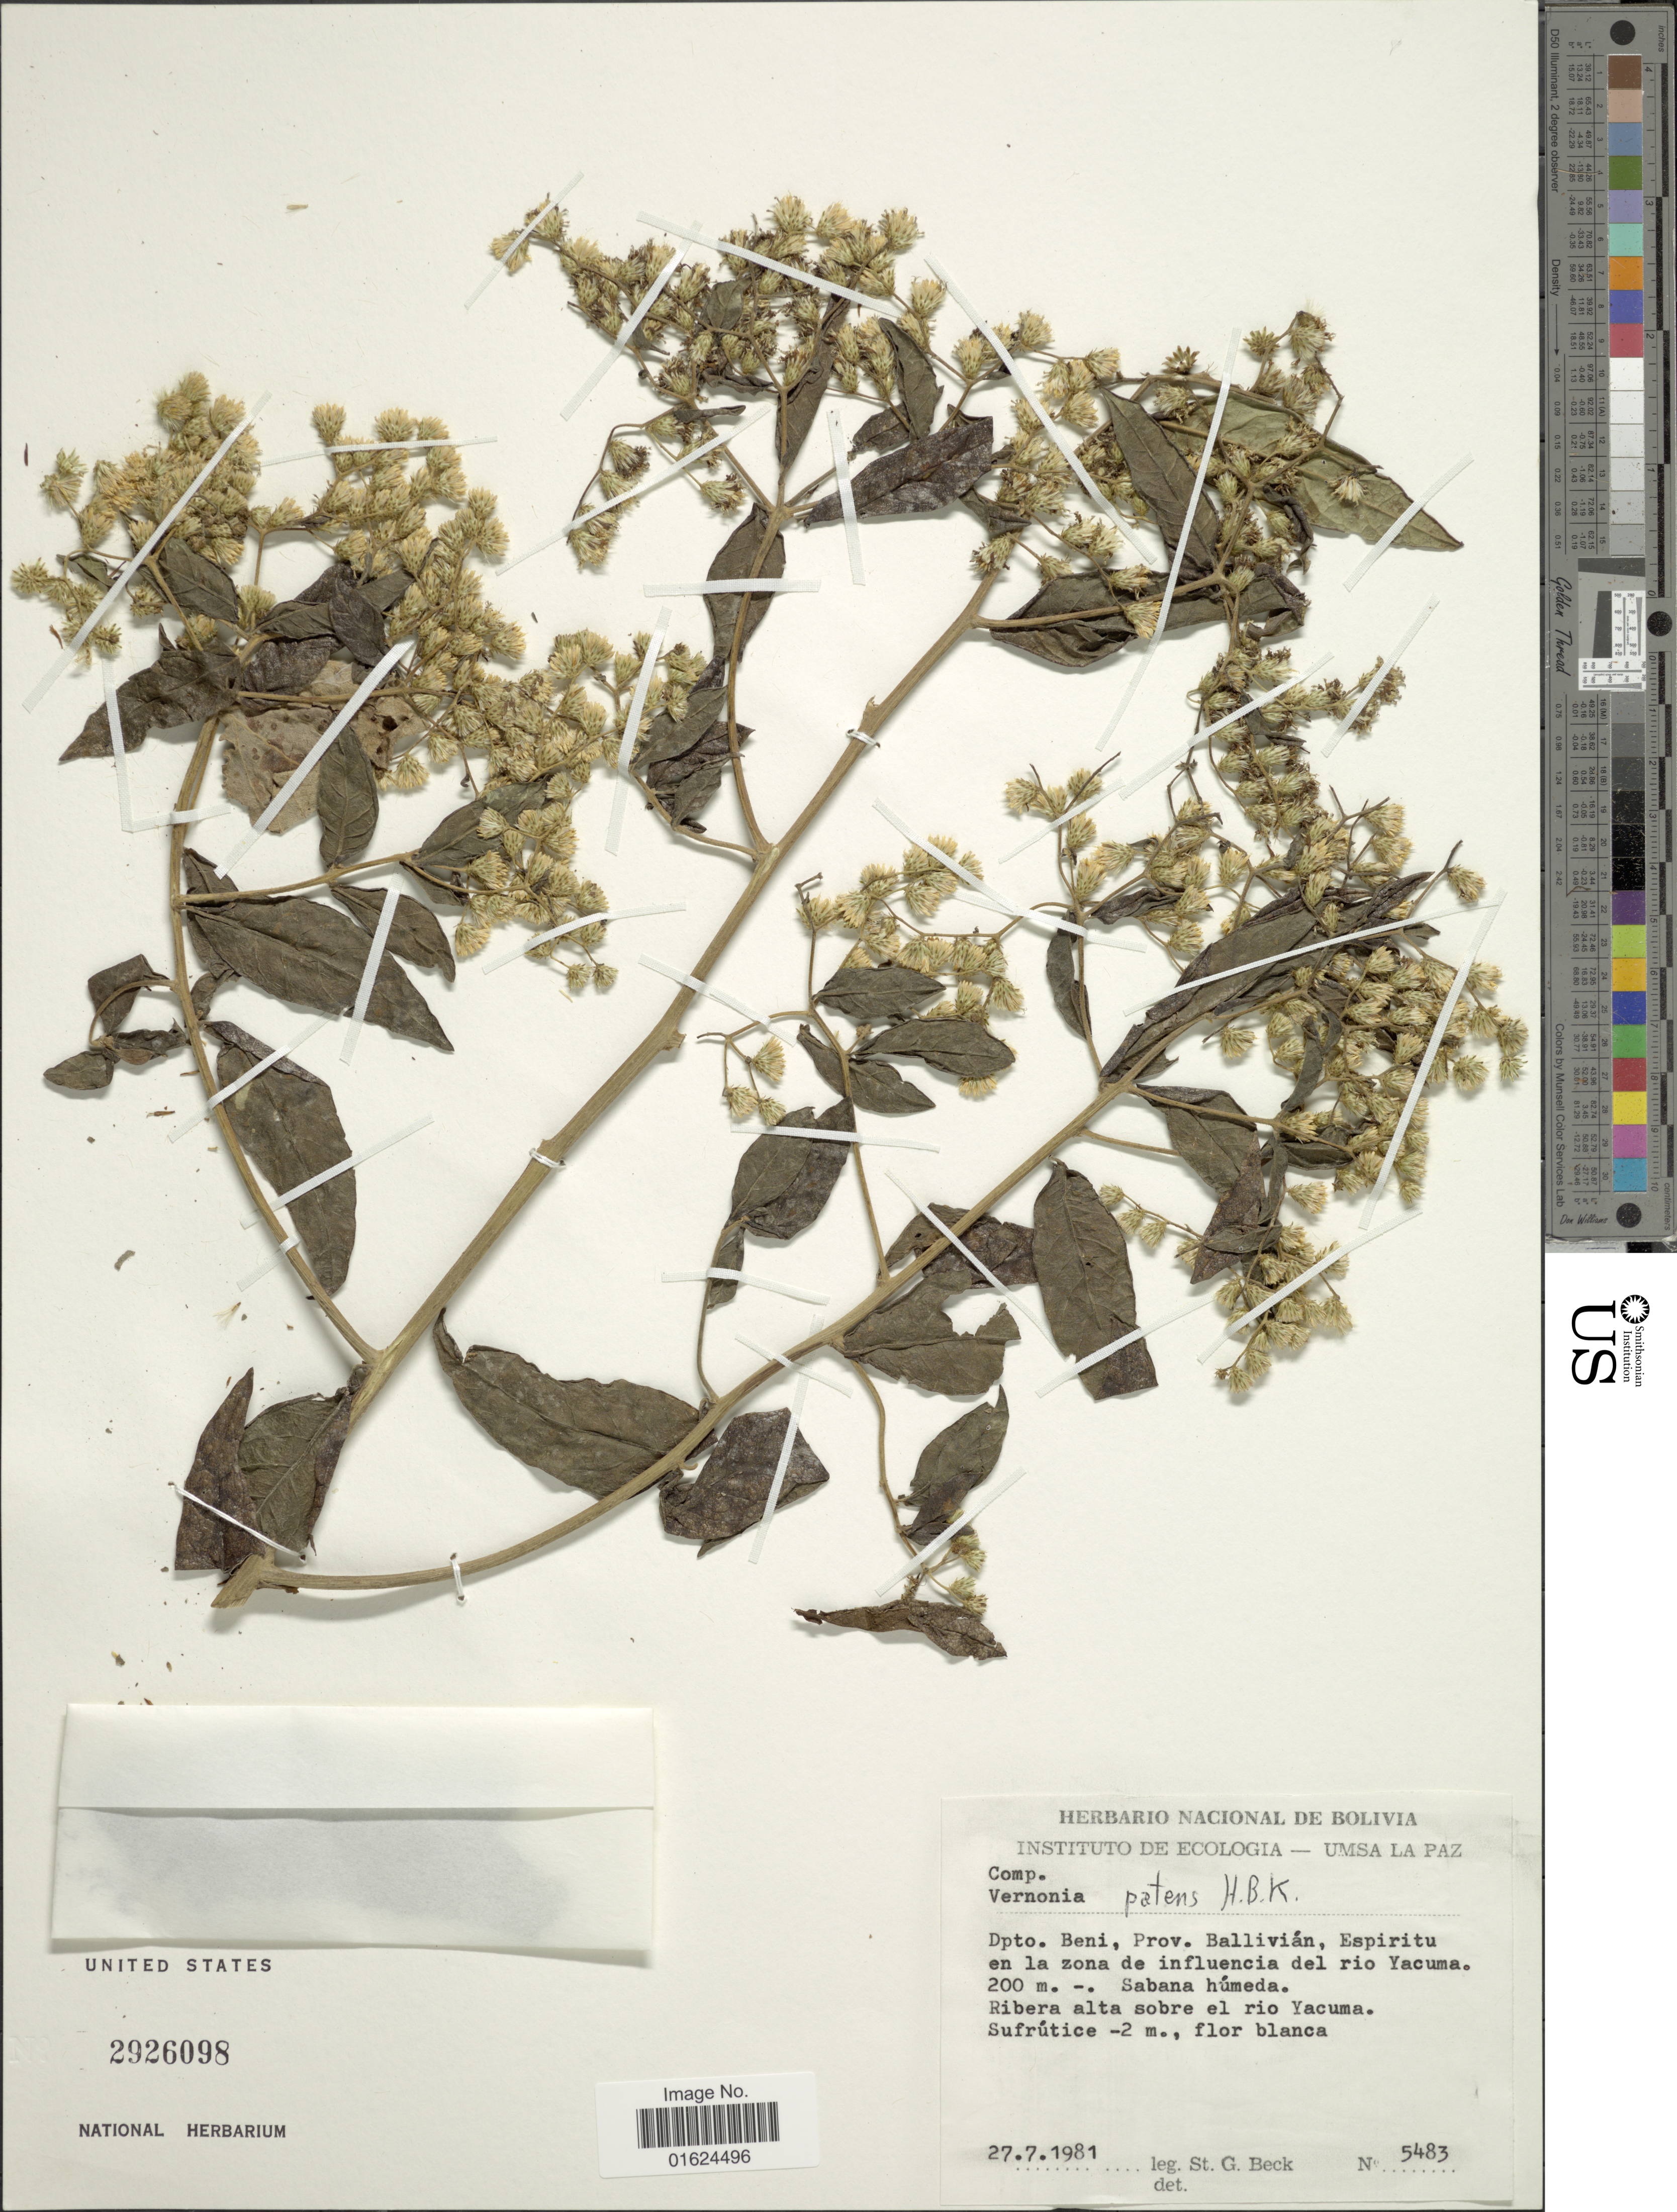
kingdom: Plantae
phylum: Tracheophyta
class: Magnoliopsida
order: Asterales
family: Asteraceae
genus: Vernonanthura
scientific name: Vernonanthura patens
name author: (Kunth) H. Rob.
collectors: S. G. Beck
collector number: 5483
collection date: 1981-07-27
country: Bolivia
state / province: Beni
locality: Dpto. Beni, Prov. Ballivián, Espiritu en la zona de influencia del rio Yacuma, Ribera alta sobre el rio Yacuma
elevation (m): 200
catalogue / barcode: US 2926098